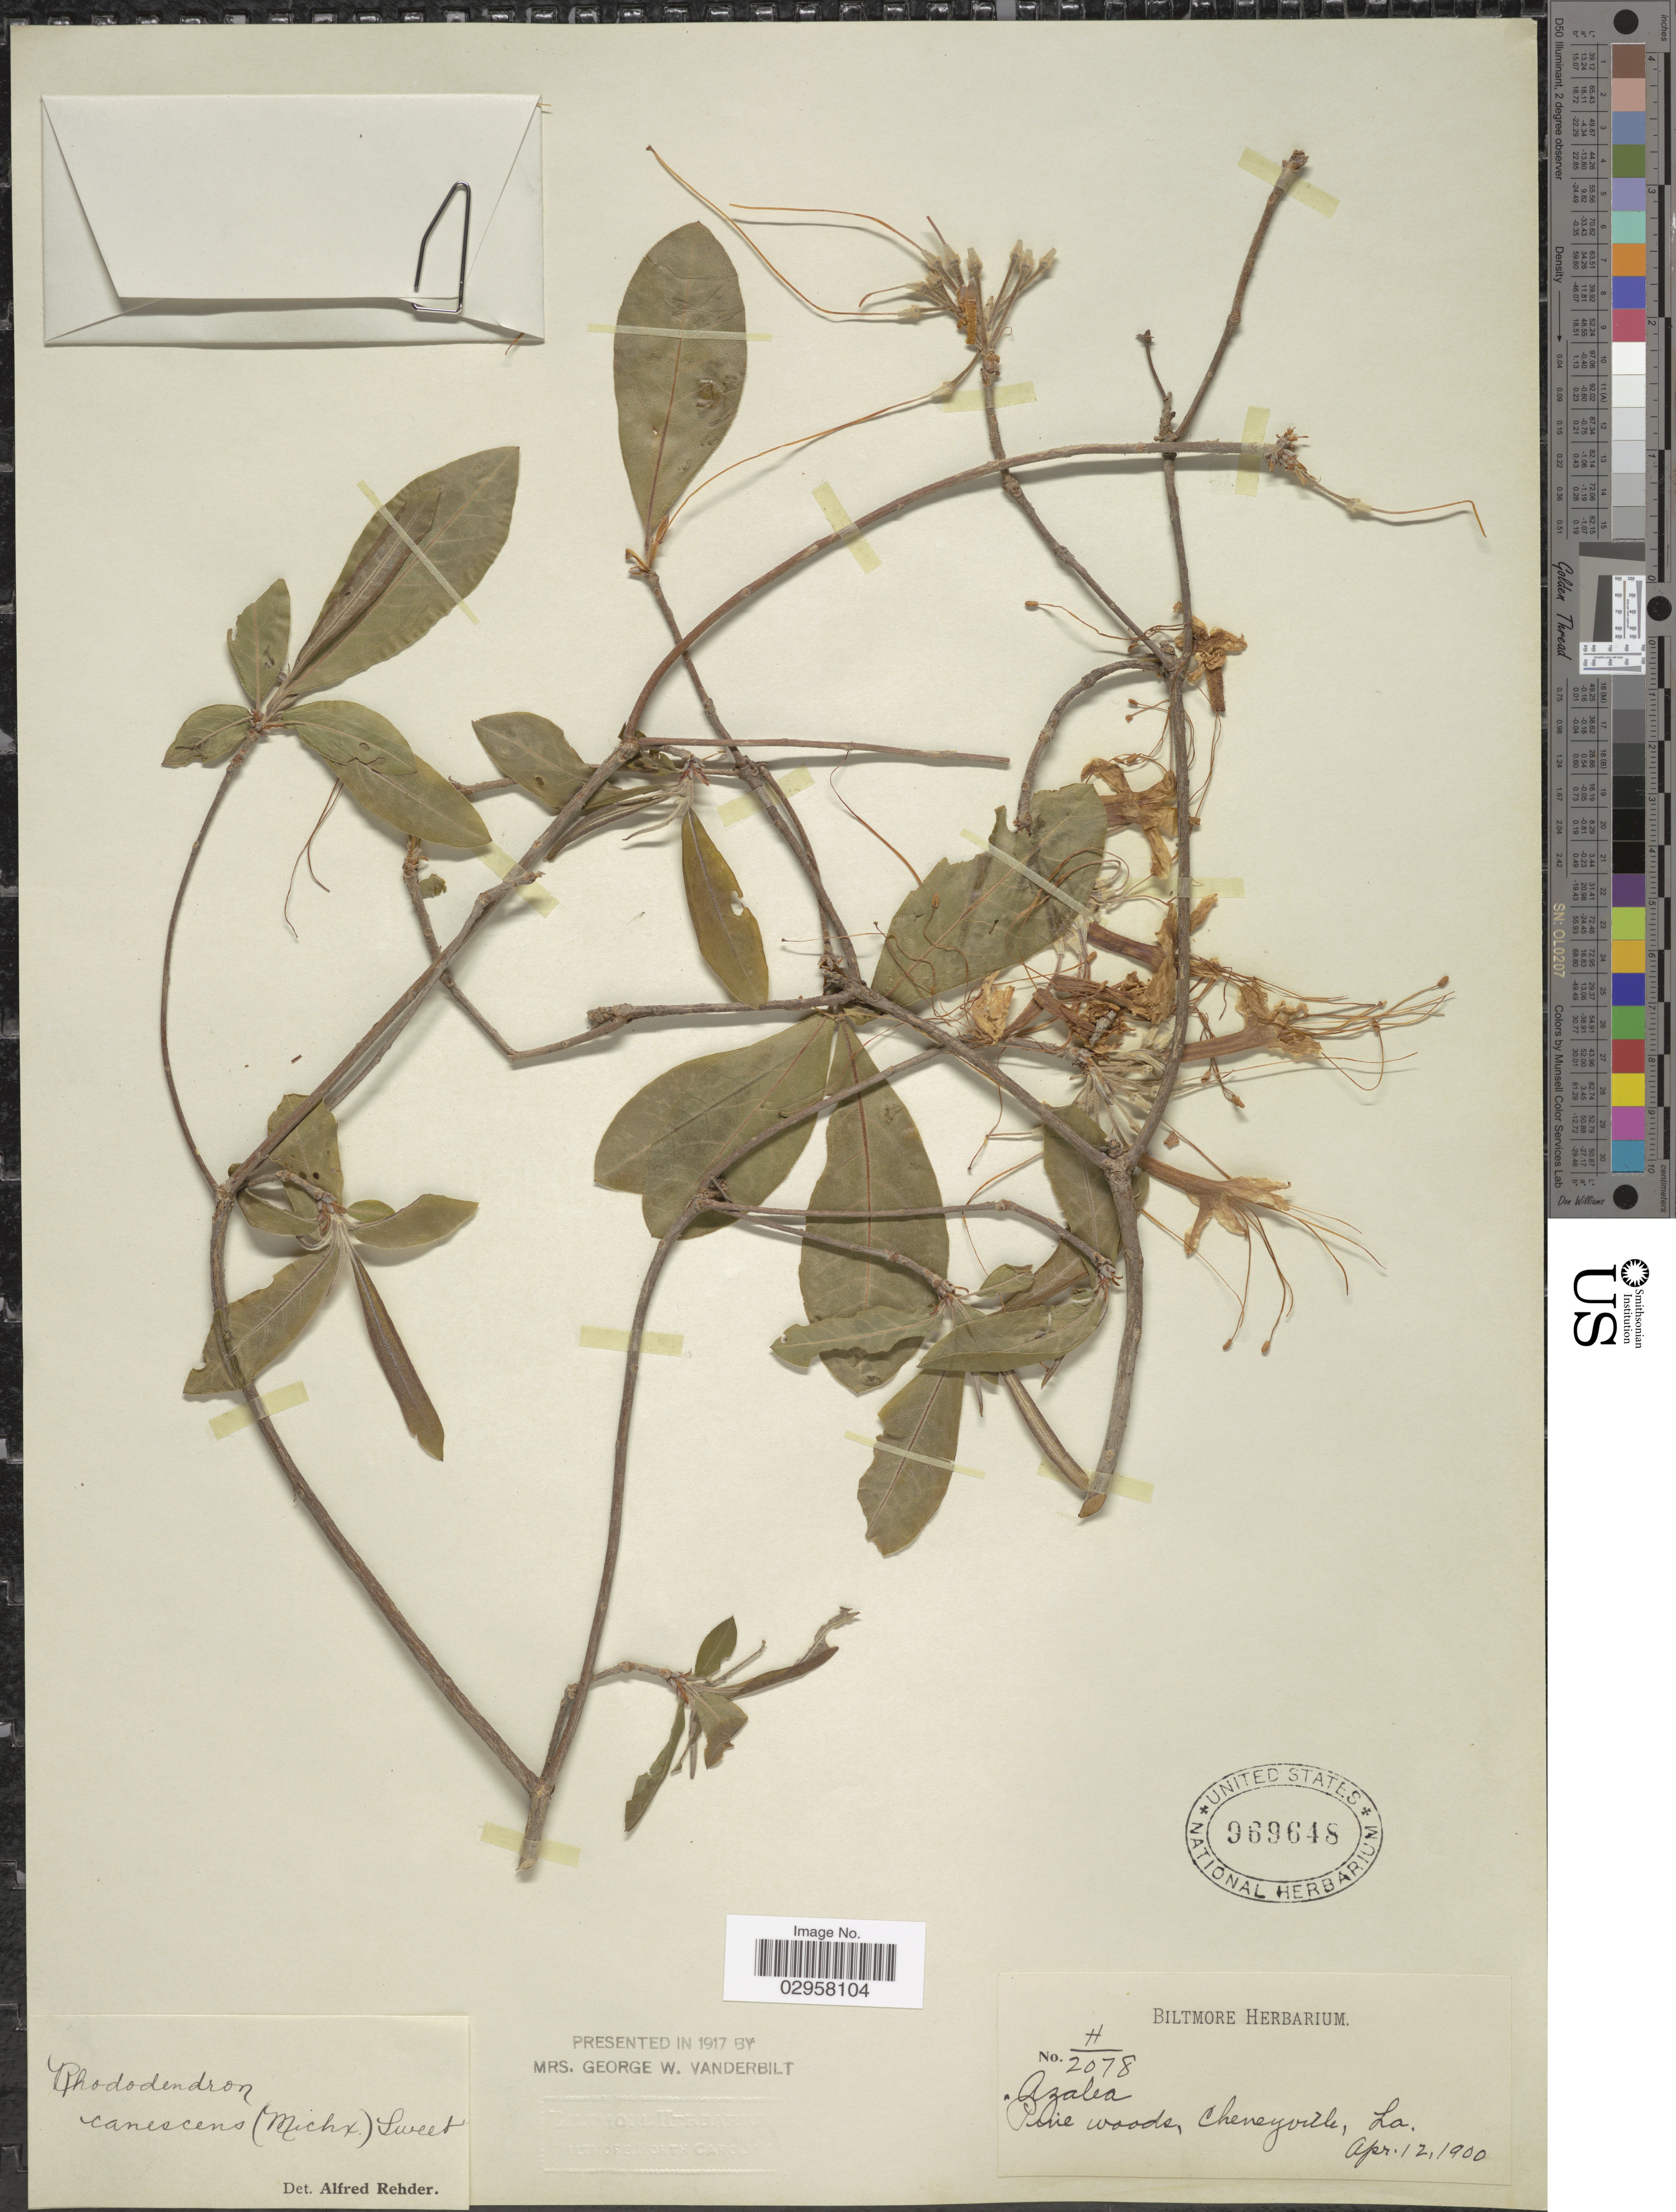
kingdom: Plantae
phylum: Tracheophyta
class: Magnoliopsida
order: Ericales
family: Ericaceae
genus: Rhododendron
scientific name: Rhododendron canescens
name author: (Michx.) Sweet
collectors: ex herb. Biltmore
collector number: H/2078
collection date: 1900-04-12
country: United States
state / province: Louisiana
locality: Cheneyville.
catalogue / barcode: US 969648